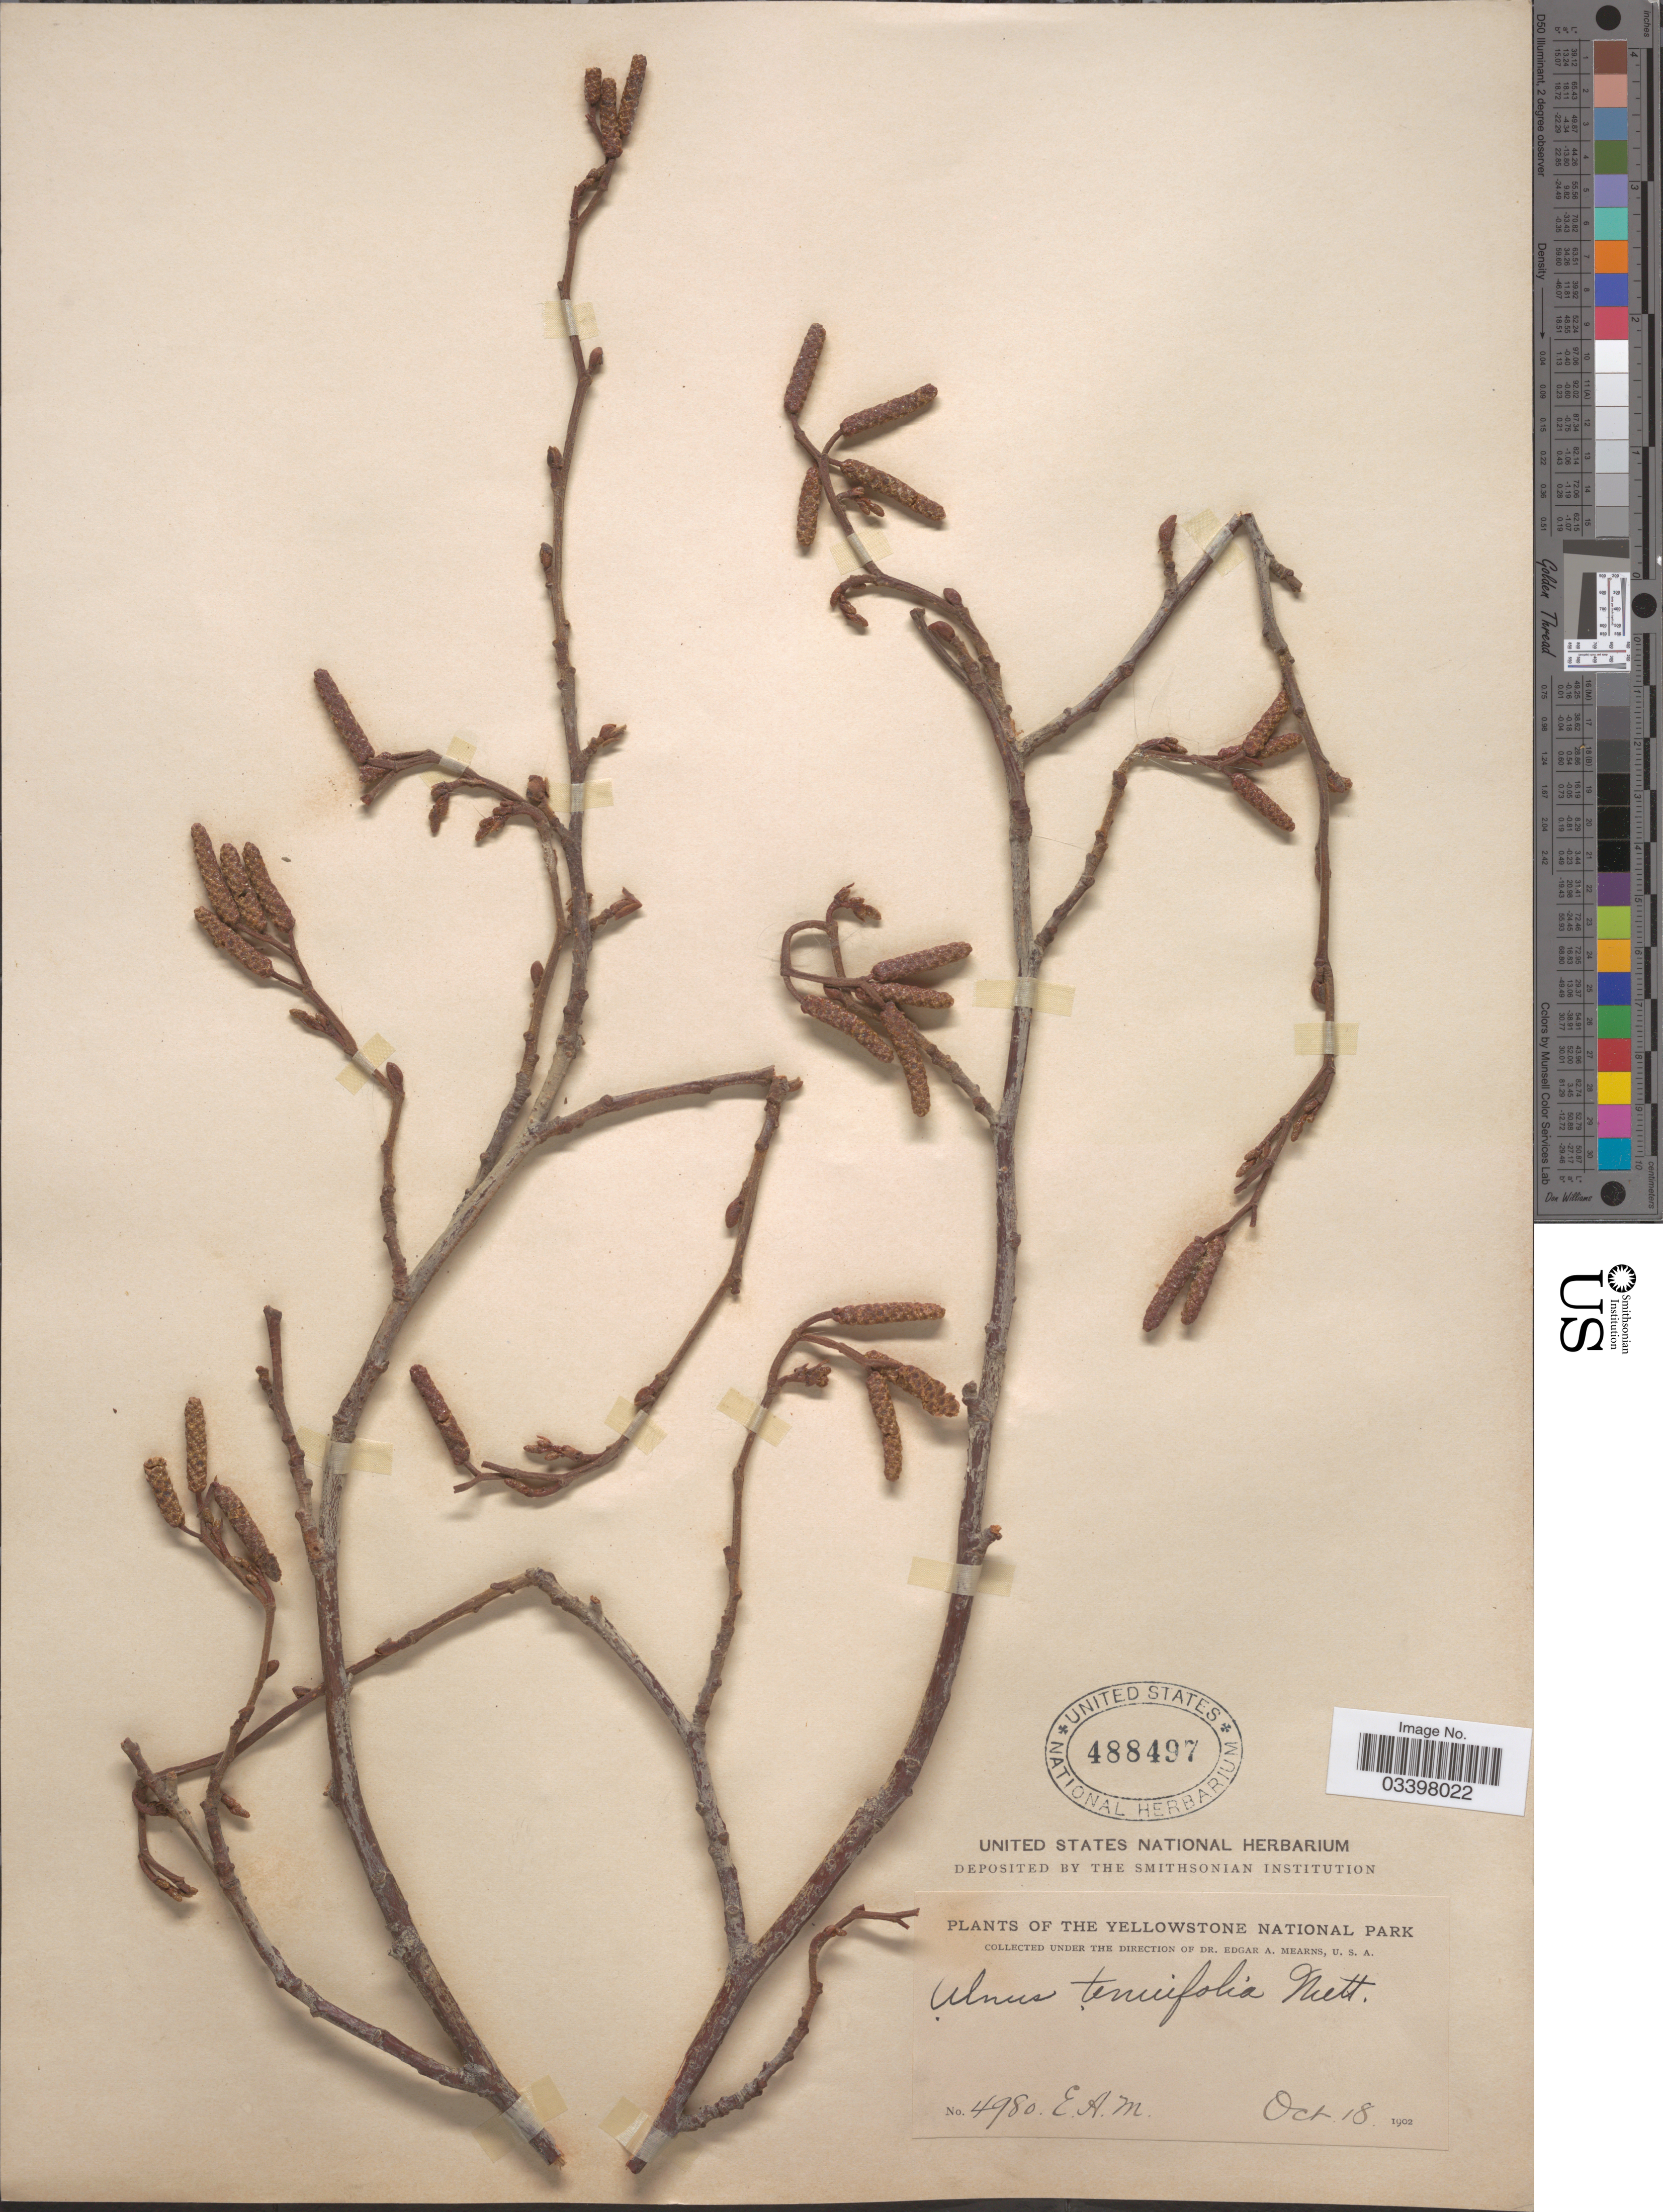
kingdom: Plantae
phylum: Tracheophyta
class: Magnoliopsida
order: Fagales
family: Betulaceae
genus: Alnus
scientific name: Alnus incana subsp. tenuifolia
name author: (Nutt.) Breitung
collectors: E. A. Mearns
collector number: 4980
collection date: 1902-10-18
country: United States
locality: Yellowstone National Park.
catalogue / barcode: US 488497